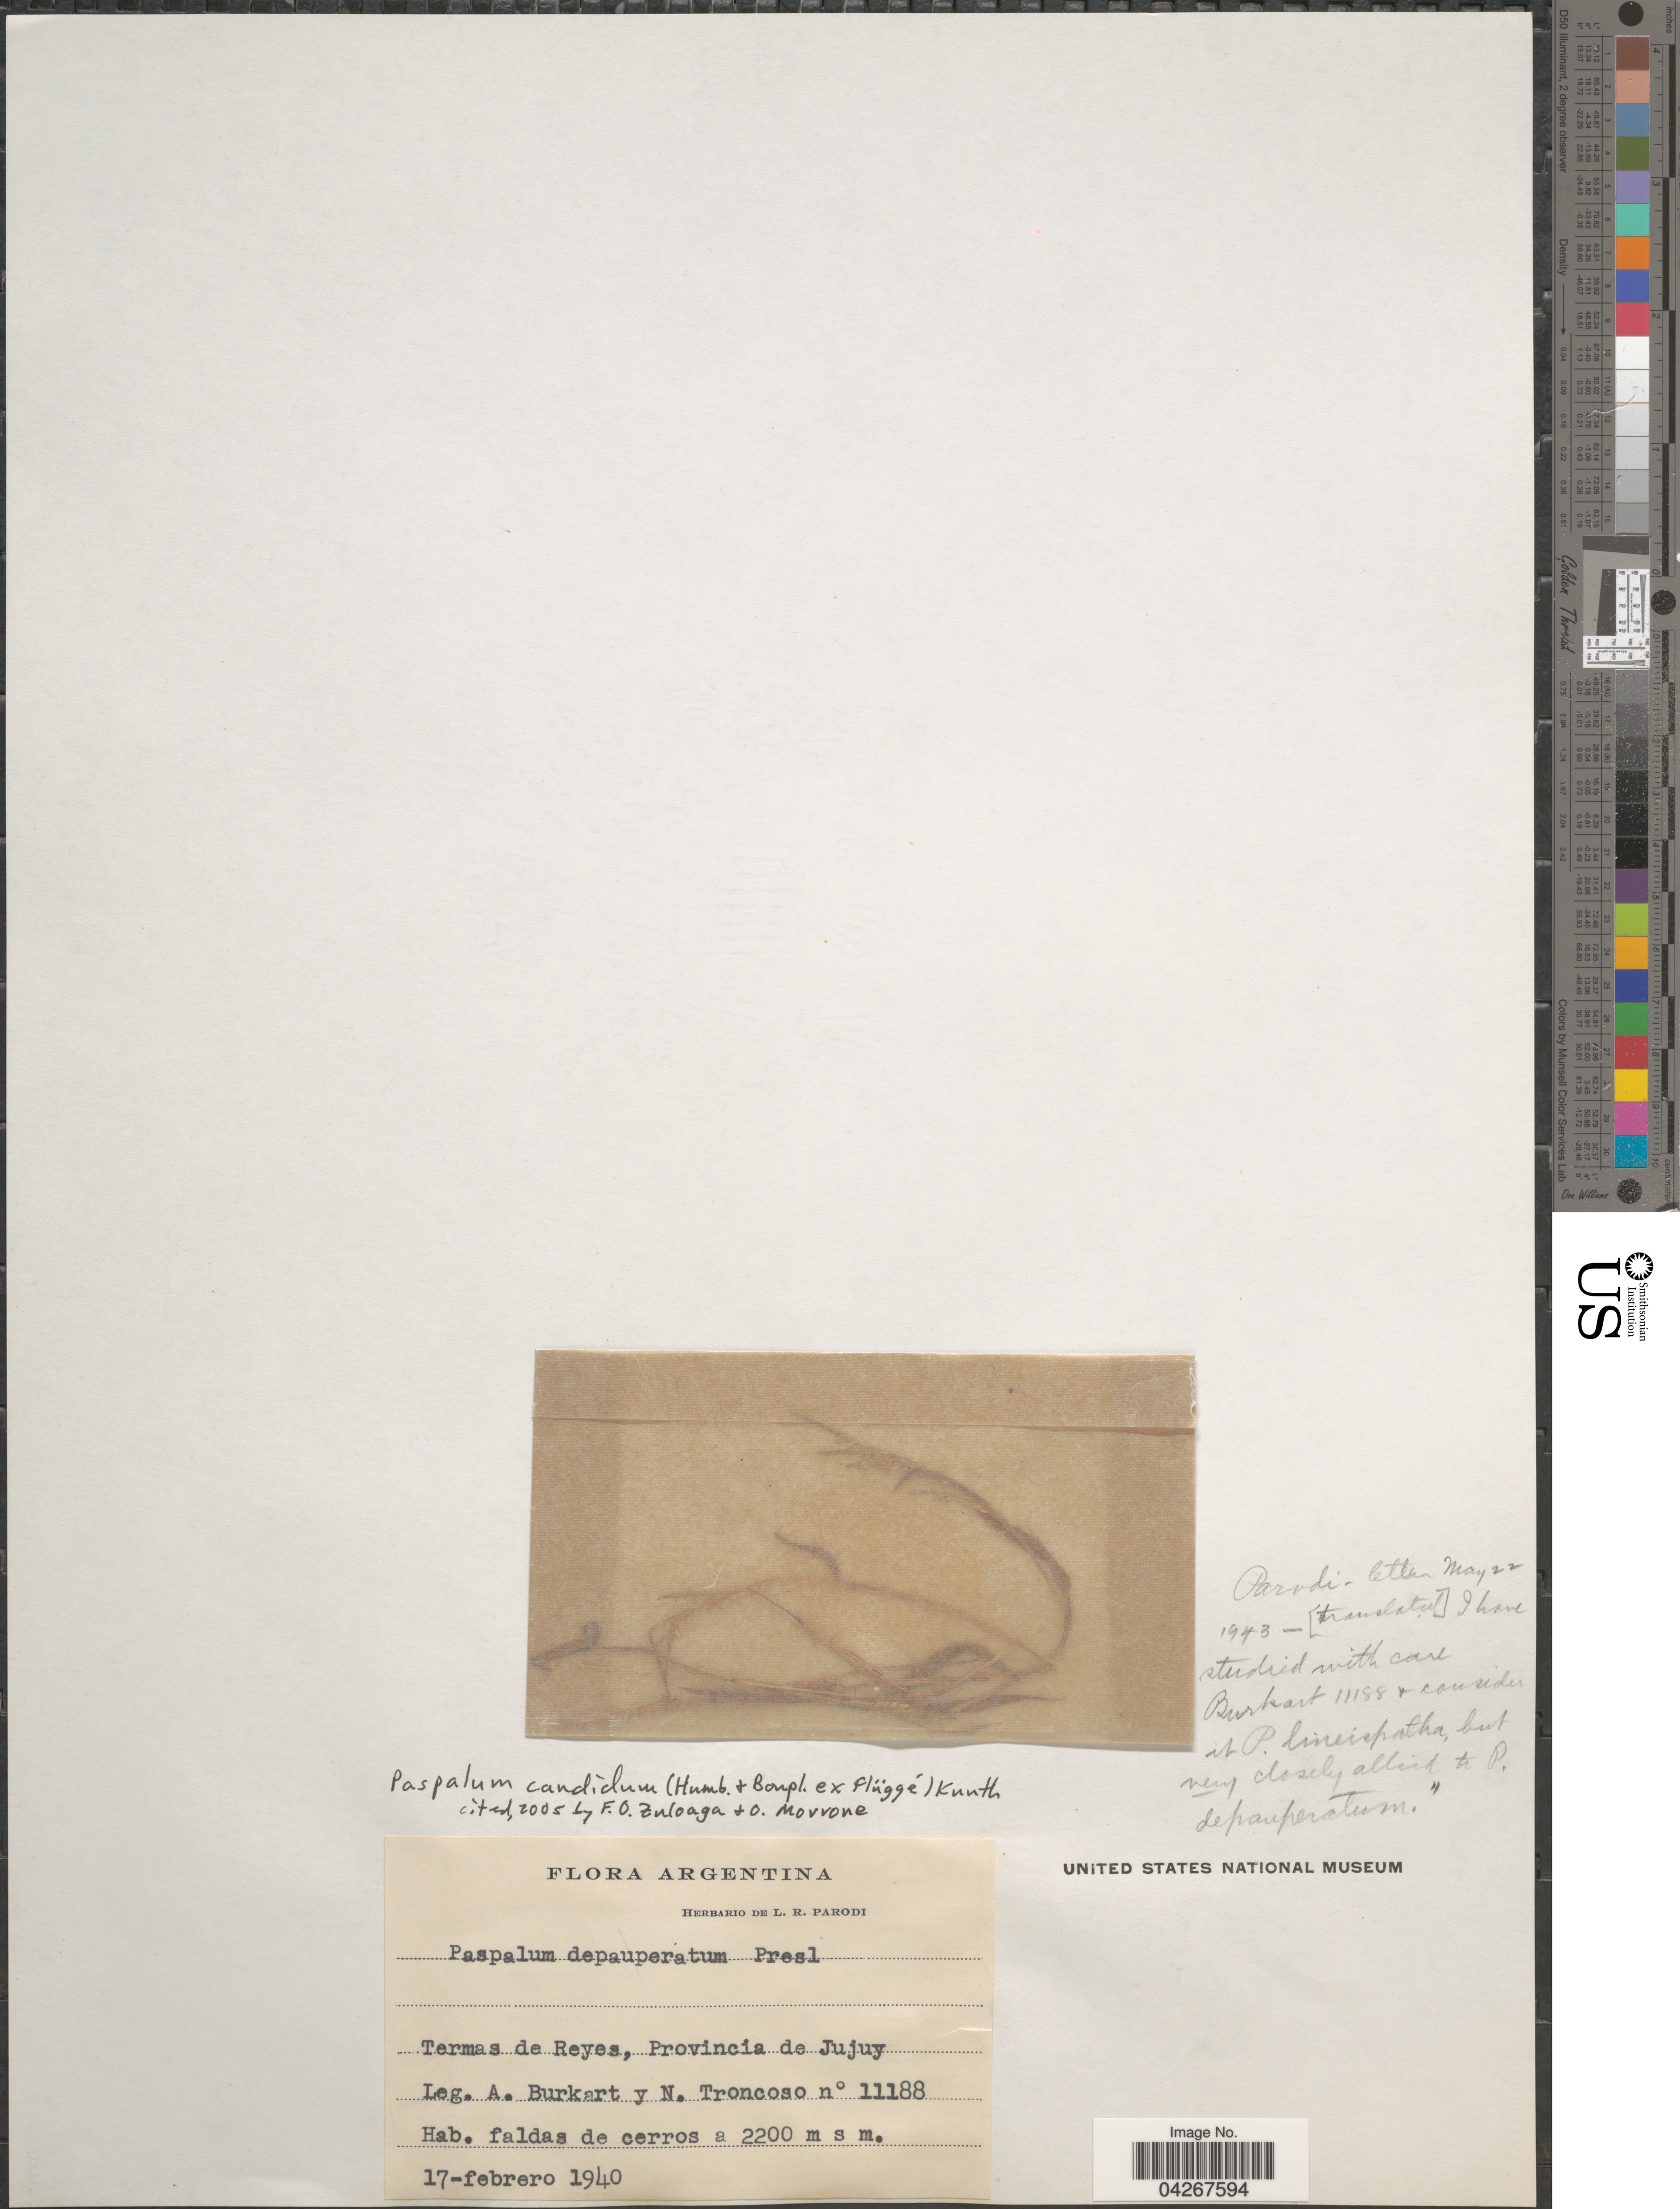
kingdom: Plantae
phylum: Tracheophyta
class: Liliopsida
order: Poales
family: Poaceae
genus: Paspalum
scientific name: Paspalum candidum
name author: (Humb. & Bonpl. ex Fleugge) Kunth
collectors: A. E. Burkart & N. Troncoso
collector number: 11188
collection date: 1940-02-17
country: Argentina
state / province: Jujuy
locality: Termas de Reyes.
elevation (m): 2200